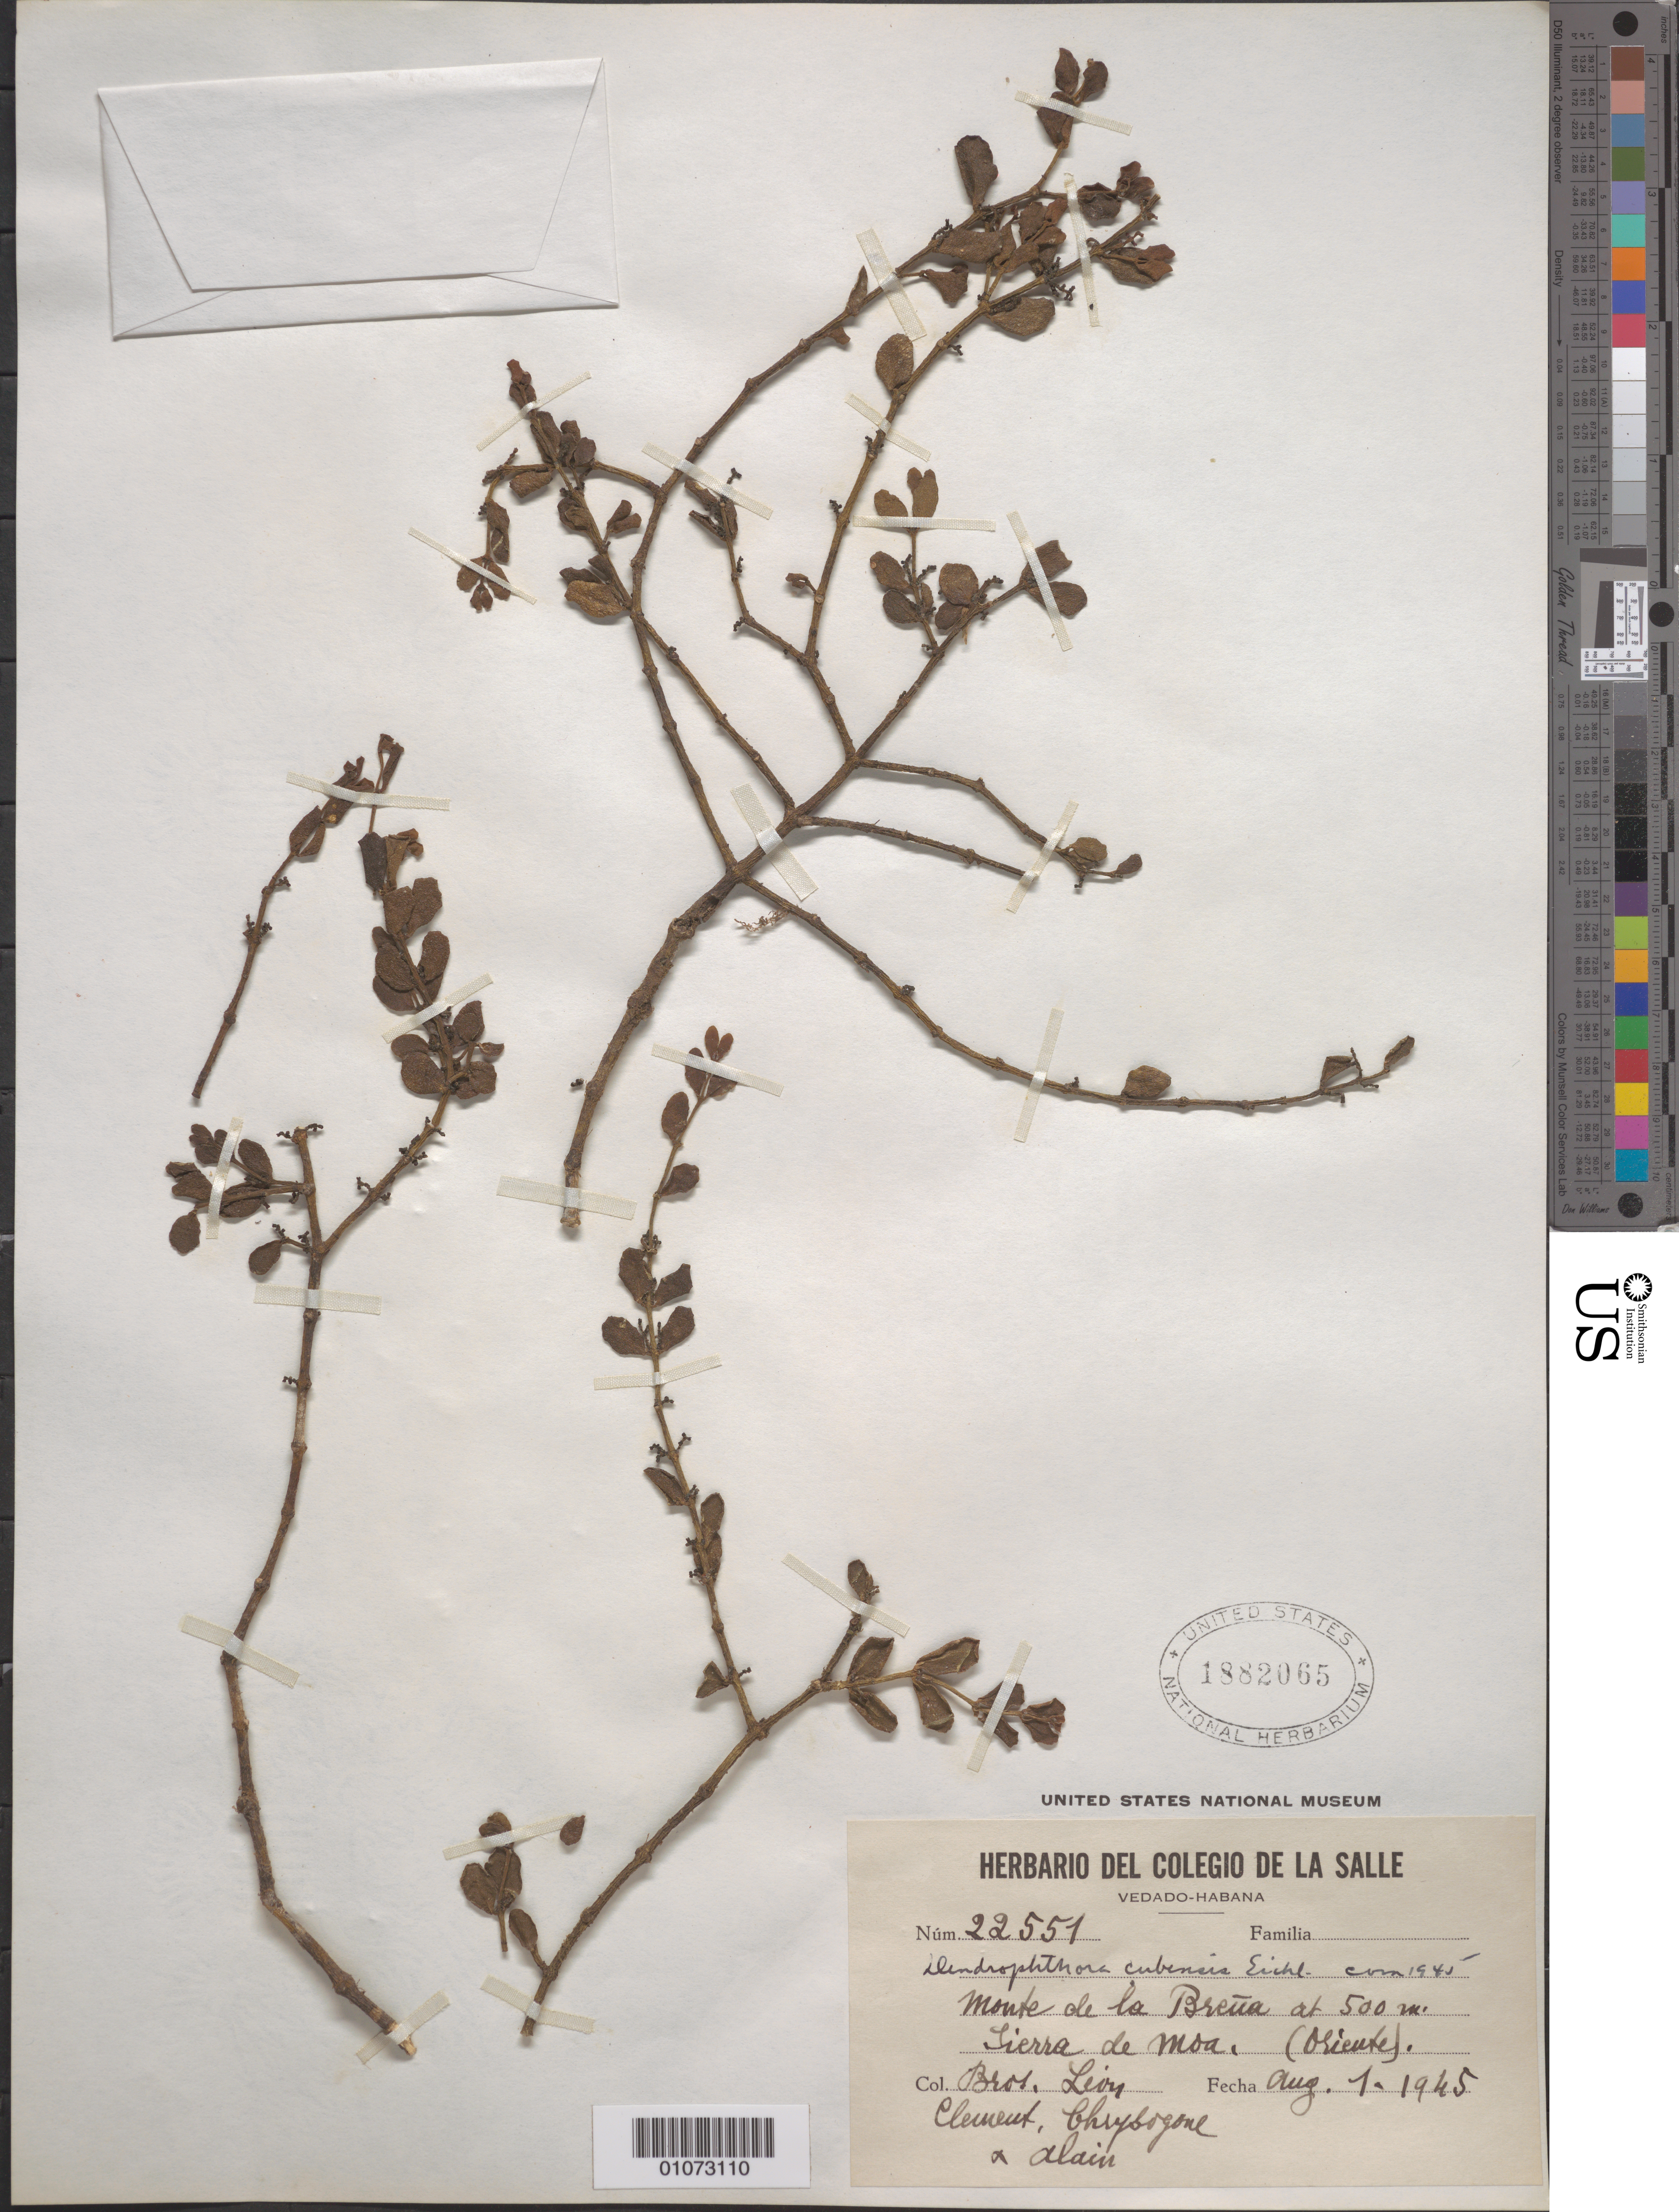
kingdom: Plantae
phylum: Tracheophyta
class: Magnoliopsida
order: Santalales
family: Viscaceae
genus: Dendrophthora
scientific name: Dendrophthora cubensis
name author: Eichler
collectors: Bro. León, Bro. Clemente, B. Chrysogone & A. H. Liogier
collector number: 22551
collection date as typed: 10 Aug 1945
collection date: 1945-08-10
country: Cuba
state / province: Holguín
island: Cuba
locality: Monte de la Brena Oriente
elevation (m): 500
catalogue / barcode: US 1882065